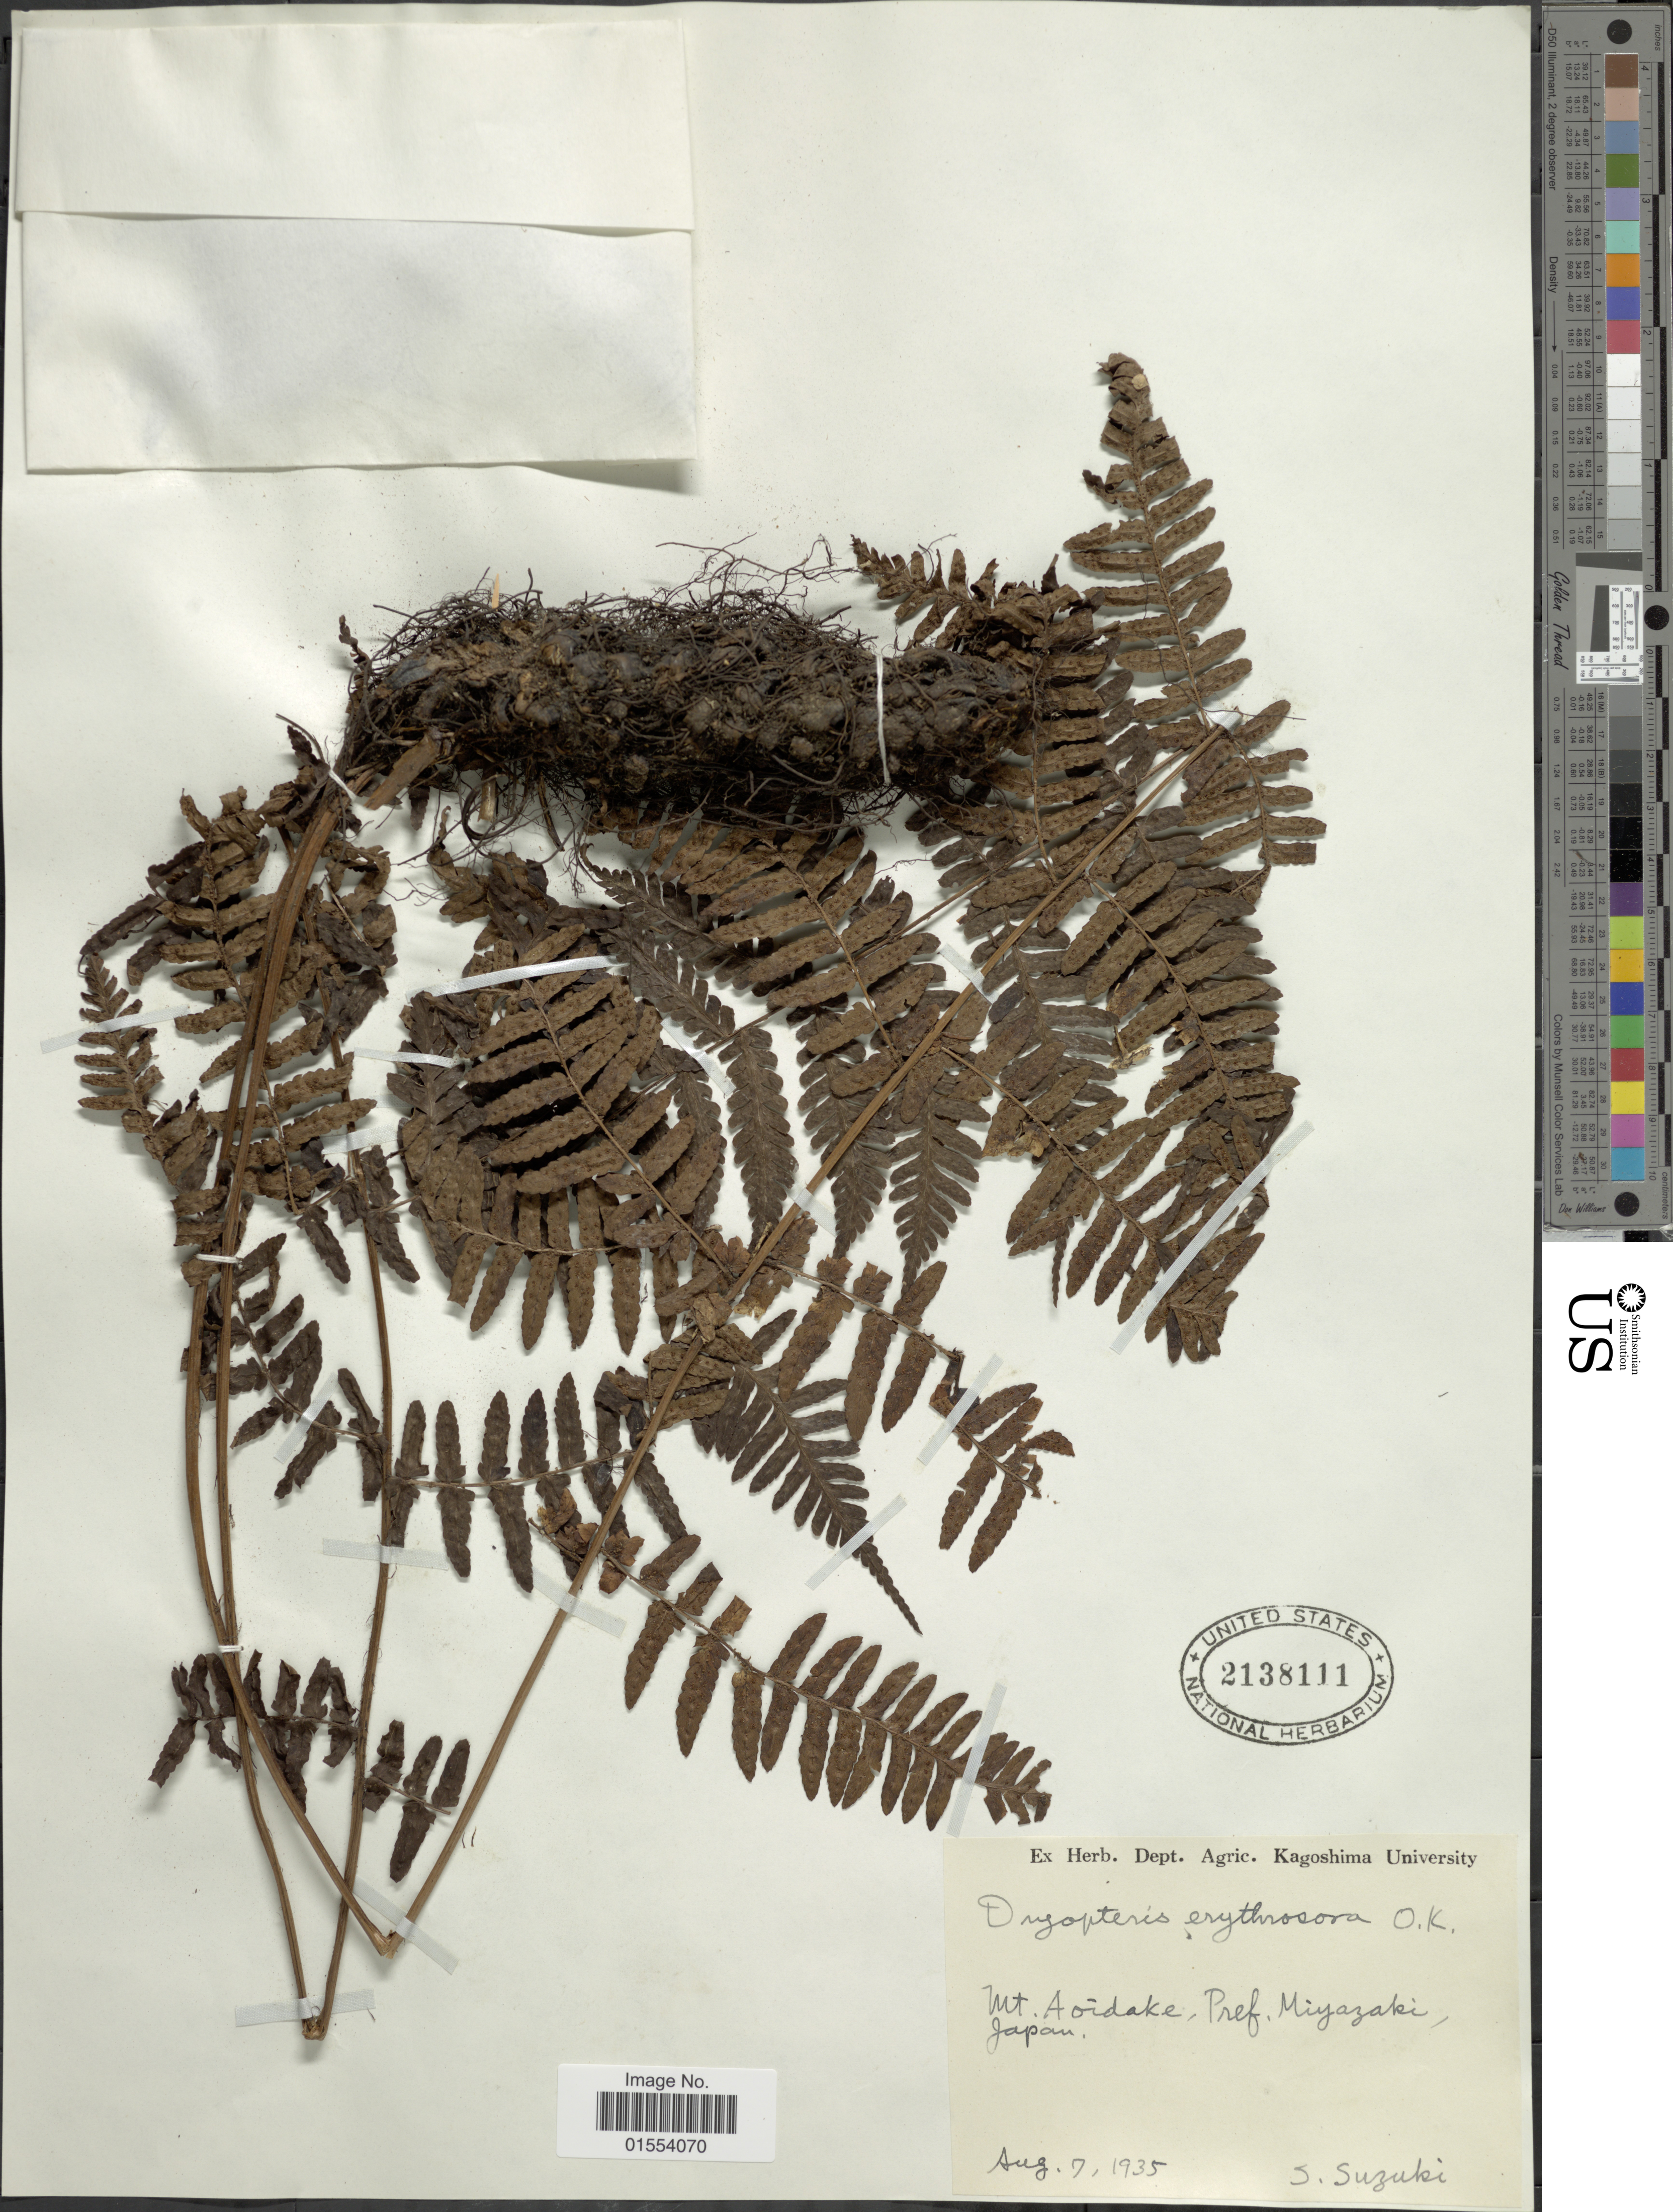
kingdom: Plantae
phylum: Tracheophyta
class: Polypodiopsida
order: Polypodiales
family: Dryopteridaceae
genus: Dryopteris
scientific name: Dryopteris erythrosora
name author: (D.C. Eaton) Kuntze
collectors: S. Suzuki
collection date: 1935-08-07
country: Japan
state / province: Miyazaki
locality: Mt. Aoidake, Pref. Miyazaki, Japan.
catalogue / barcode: US 2138111